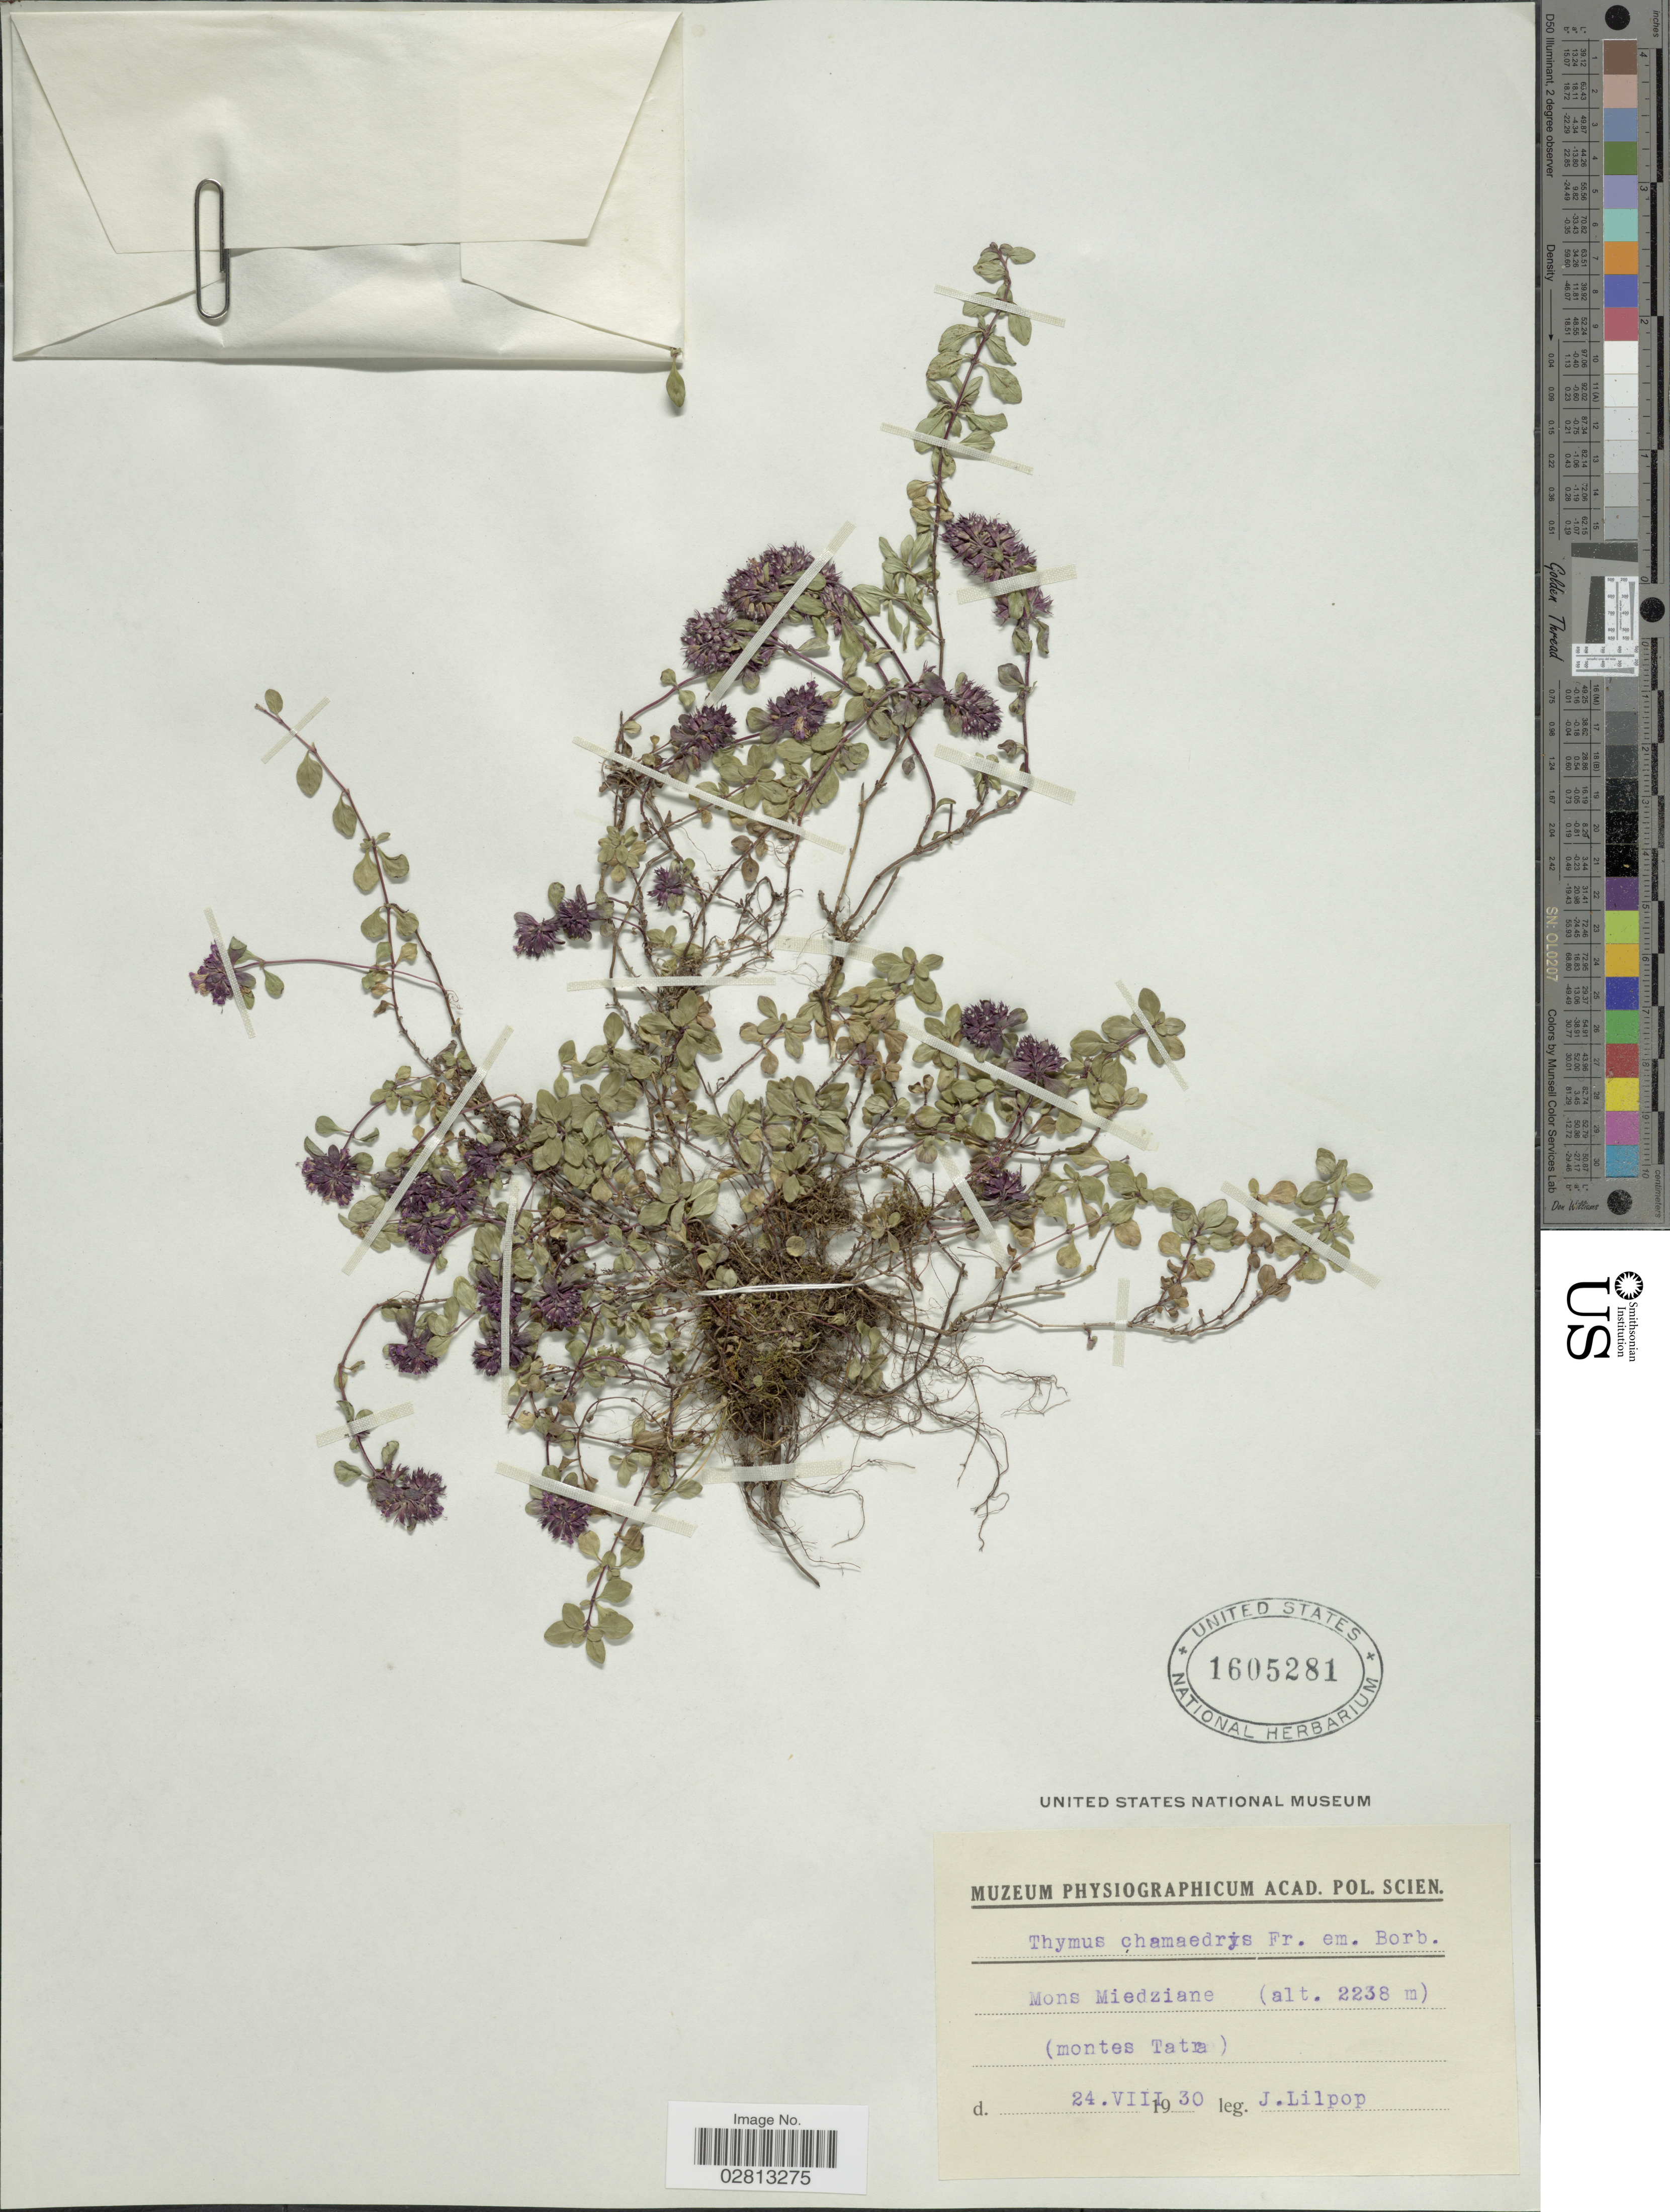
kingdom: Plantae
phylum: Tracheophyta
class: Magnoliopsida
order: Lamiales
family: Lamiaceae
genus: Thymus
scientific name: Thymus chamaedrys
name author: Fr.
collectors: J. Lilpop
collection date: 1930-08-24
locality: Mons Miedziane, montes Tatra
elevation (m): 2238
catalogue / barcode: US 1605281